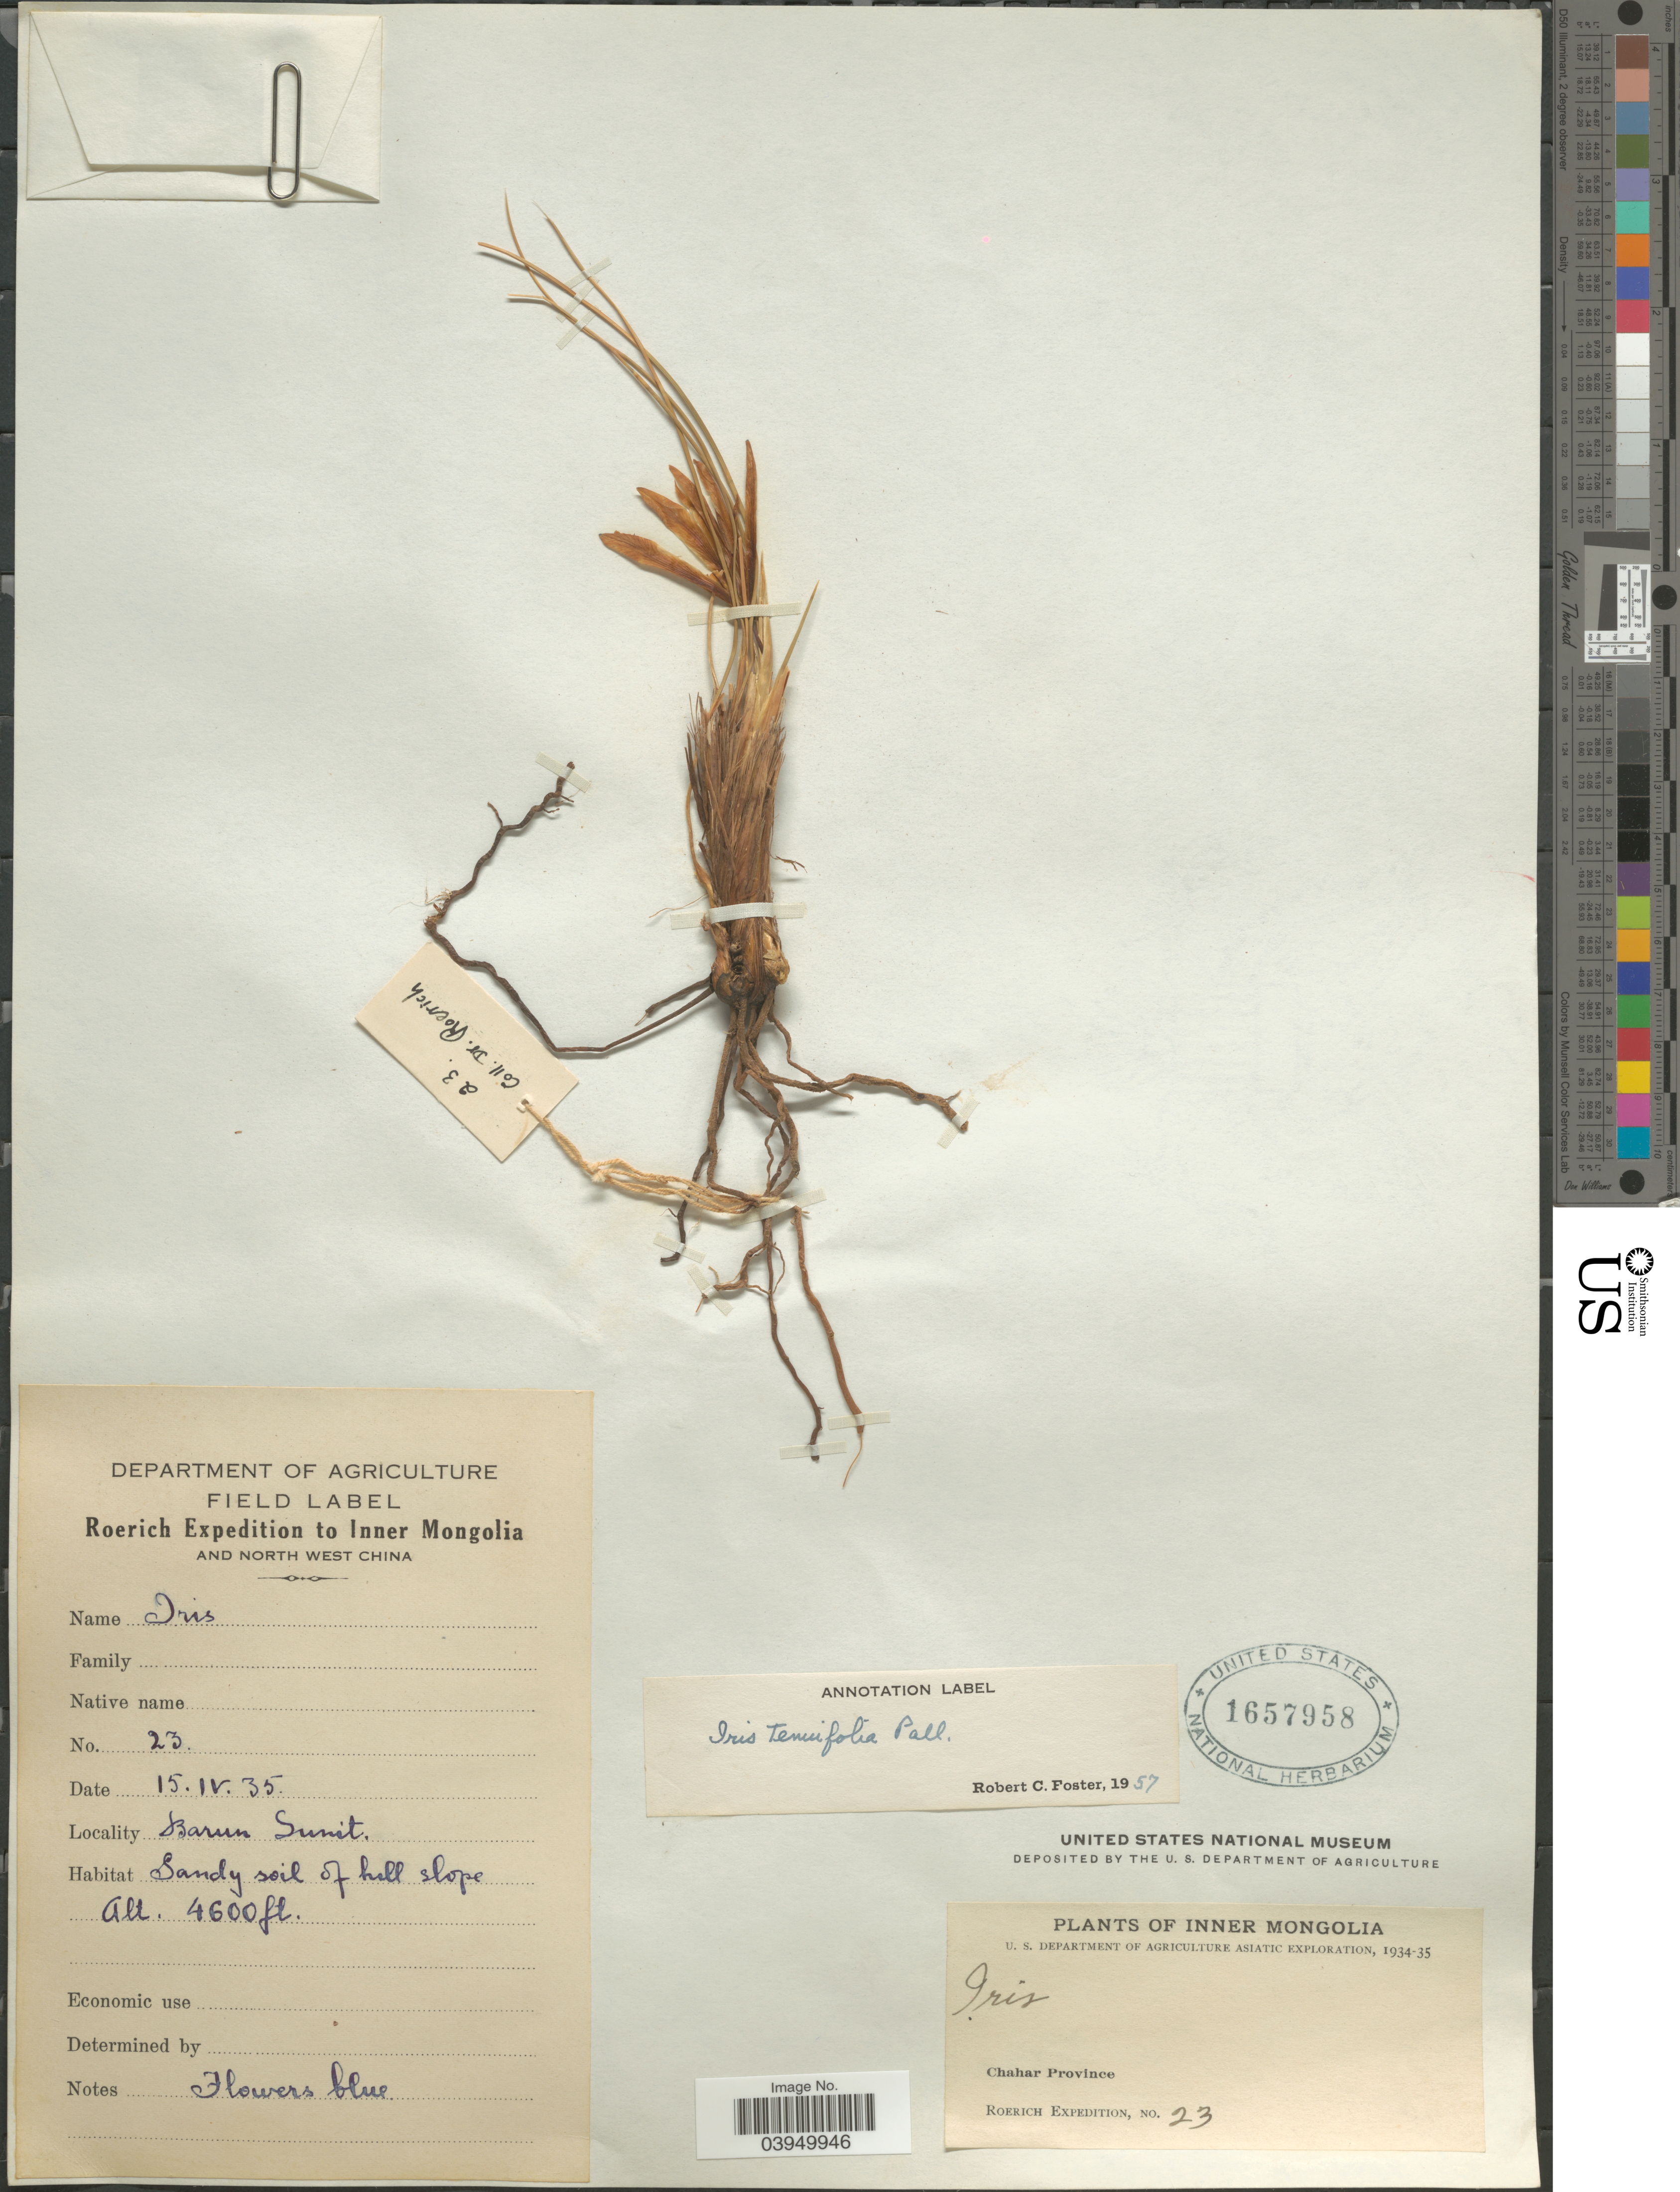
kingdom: Plantae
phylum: Tracheophyta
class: Liliopsida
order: Asparagales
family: Iridaceae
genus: Iris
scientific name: Iris tenuifolia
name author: Pall.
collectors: Roerich Expedition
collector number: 23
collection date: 1935-04-15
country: China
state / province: Nei Monggol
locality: Inner Mongolia and North West China. Barun Sunit. Inner Mongolia. Chahar Province.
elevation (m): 1402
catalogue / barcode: US 1657958